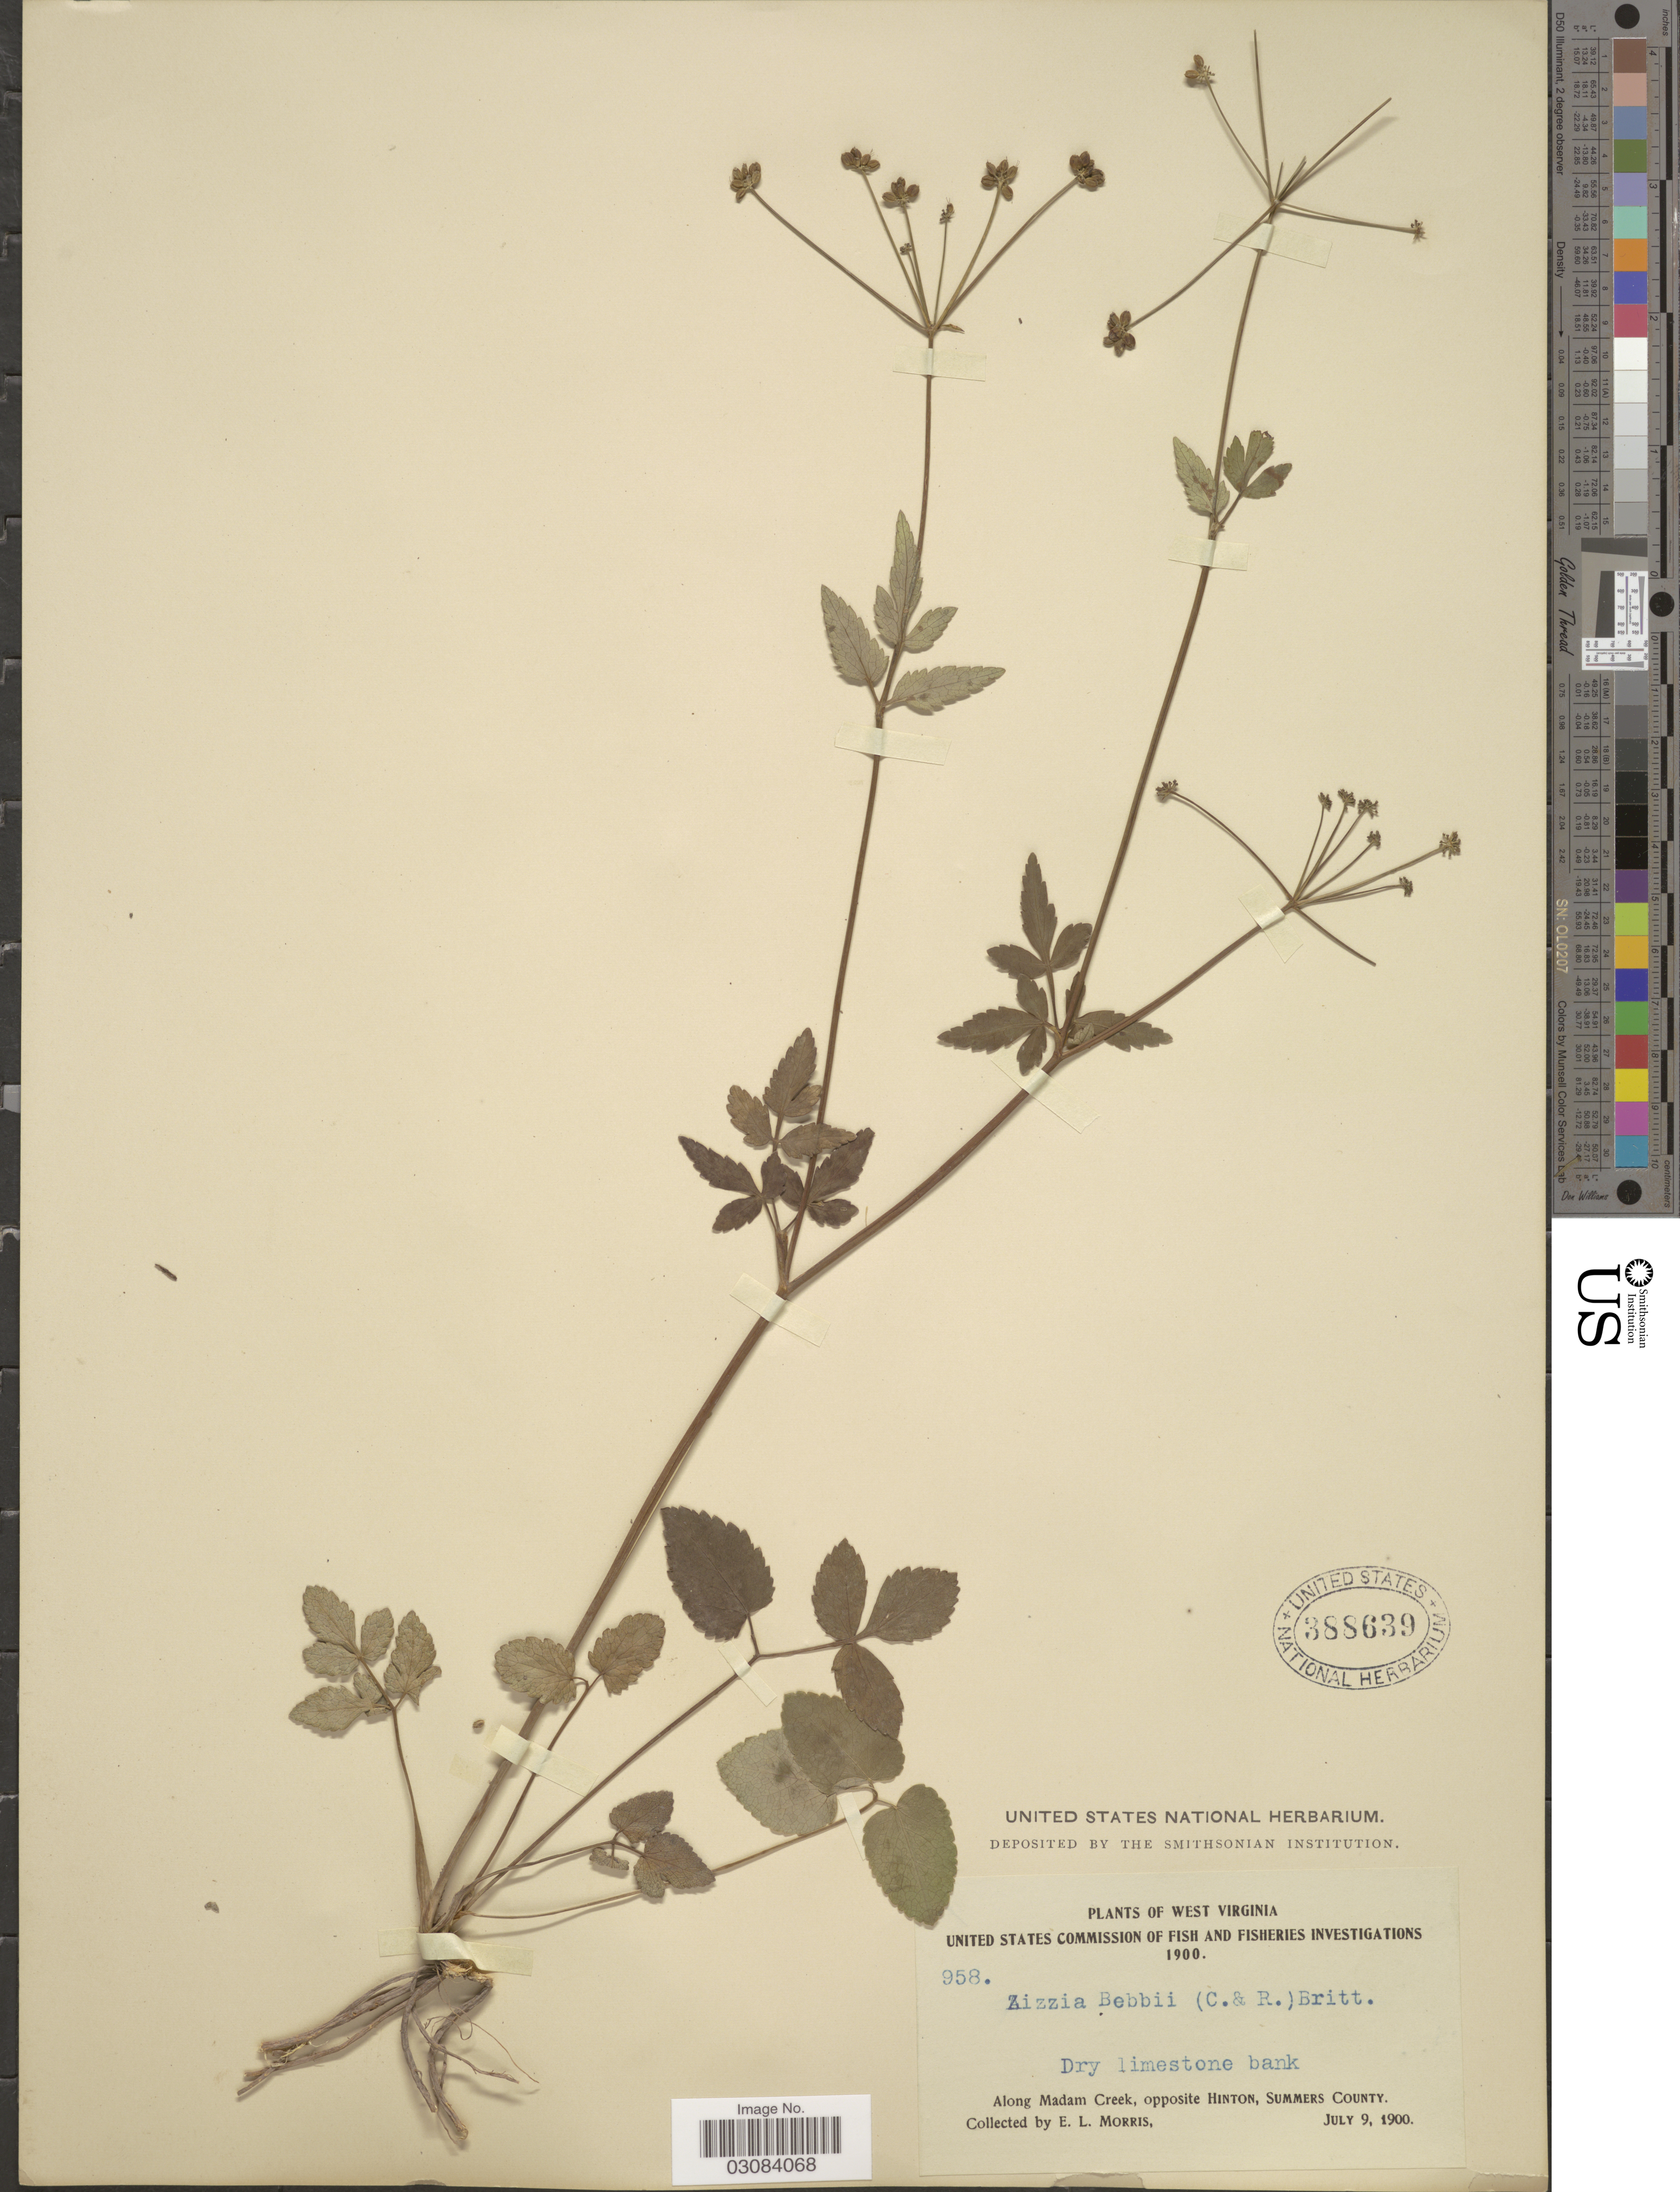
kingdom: Plantae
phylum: Tracheophyta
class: Magnoliopsida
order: Apiales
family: Apiaceae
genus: Zizia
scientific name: Zizia bebbii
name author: (J.M. Coult. & Rose) Britton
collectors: E. Morris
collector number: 958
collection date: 1900-07-09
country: United States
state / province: West Virginia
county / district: Summers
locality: Along Madam Creek, opposite Hinton, Summers County.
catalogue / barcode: US 388639